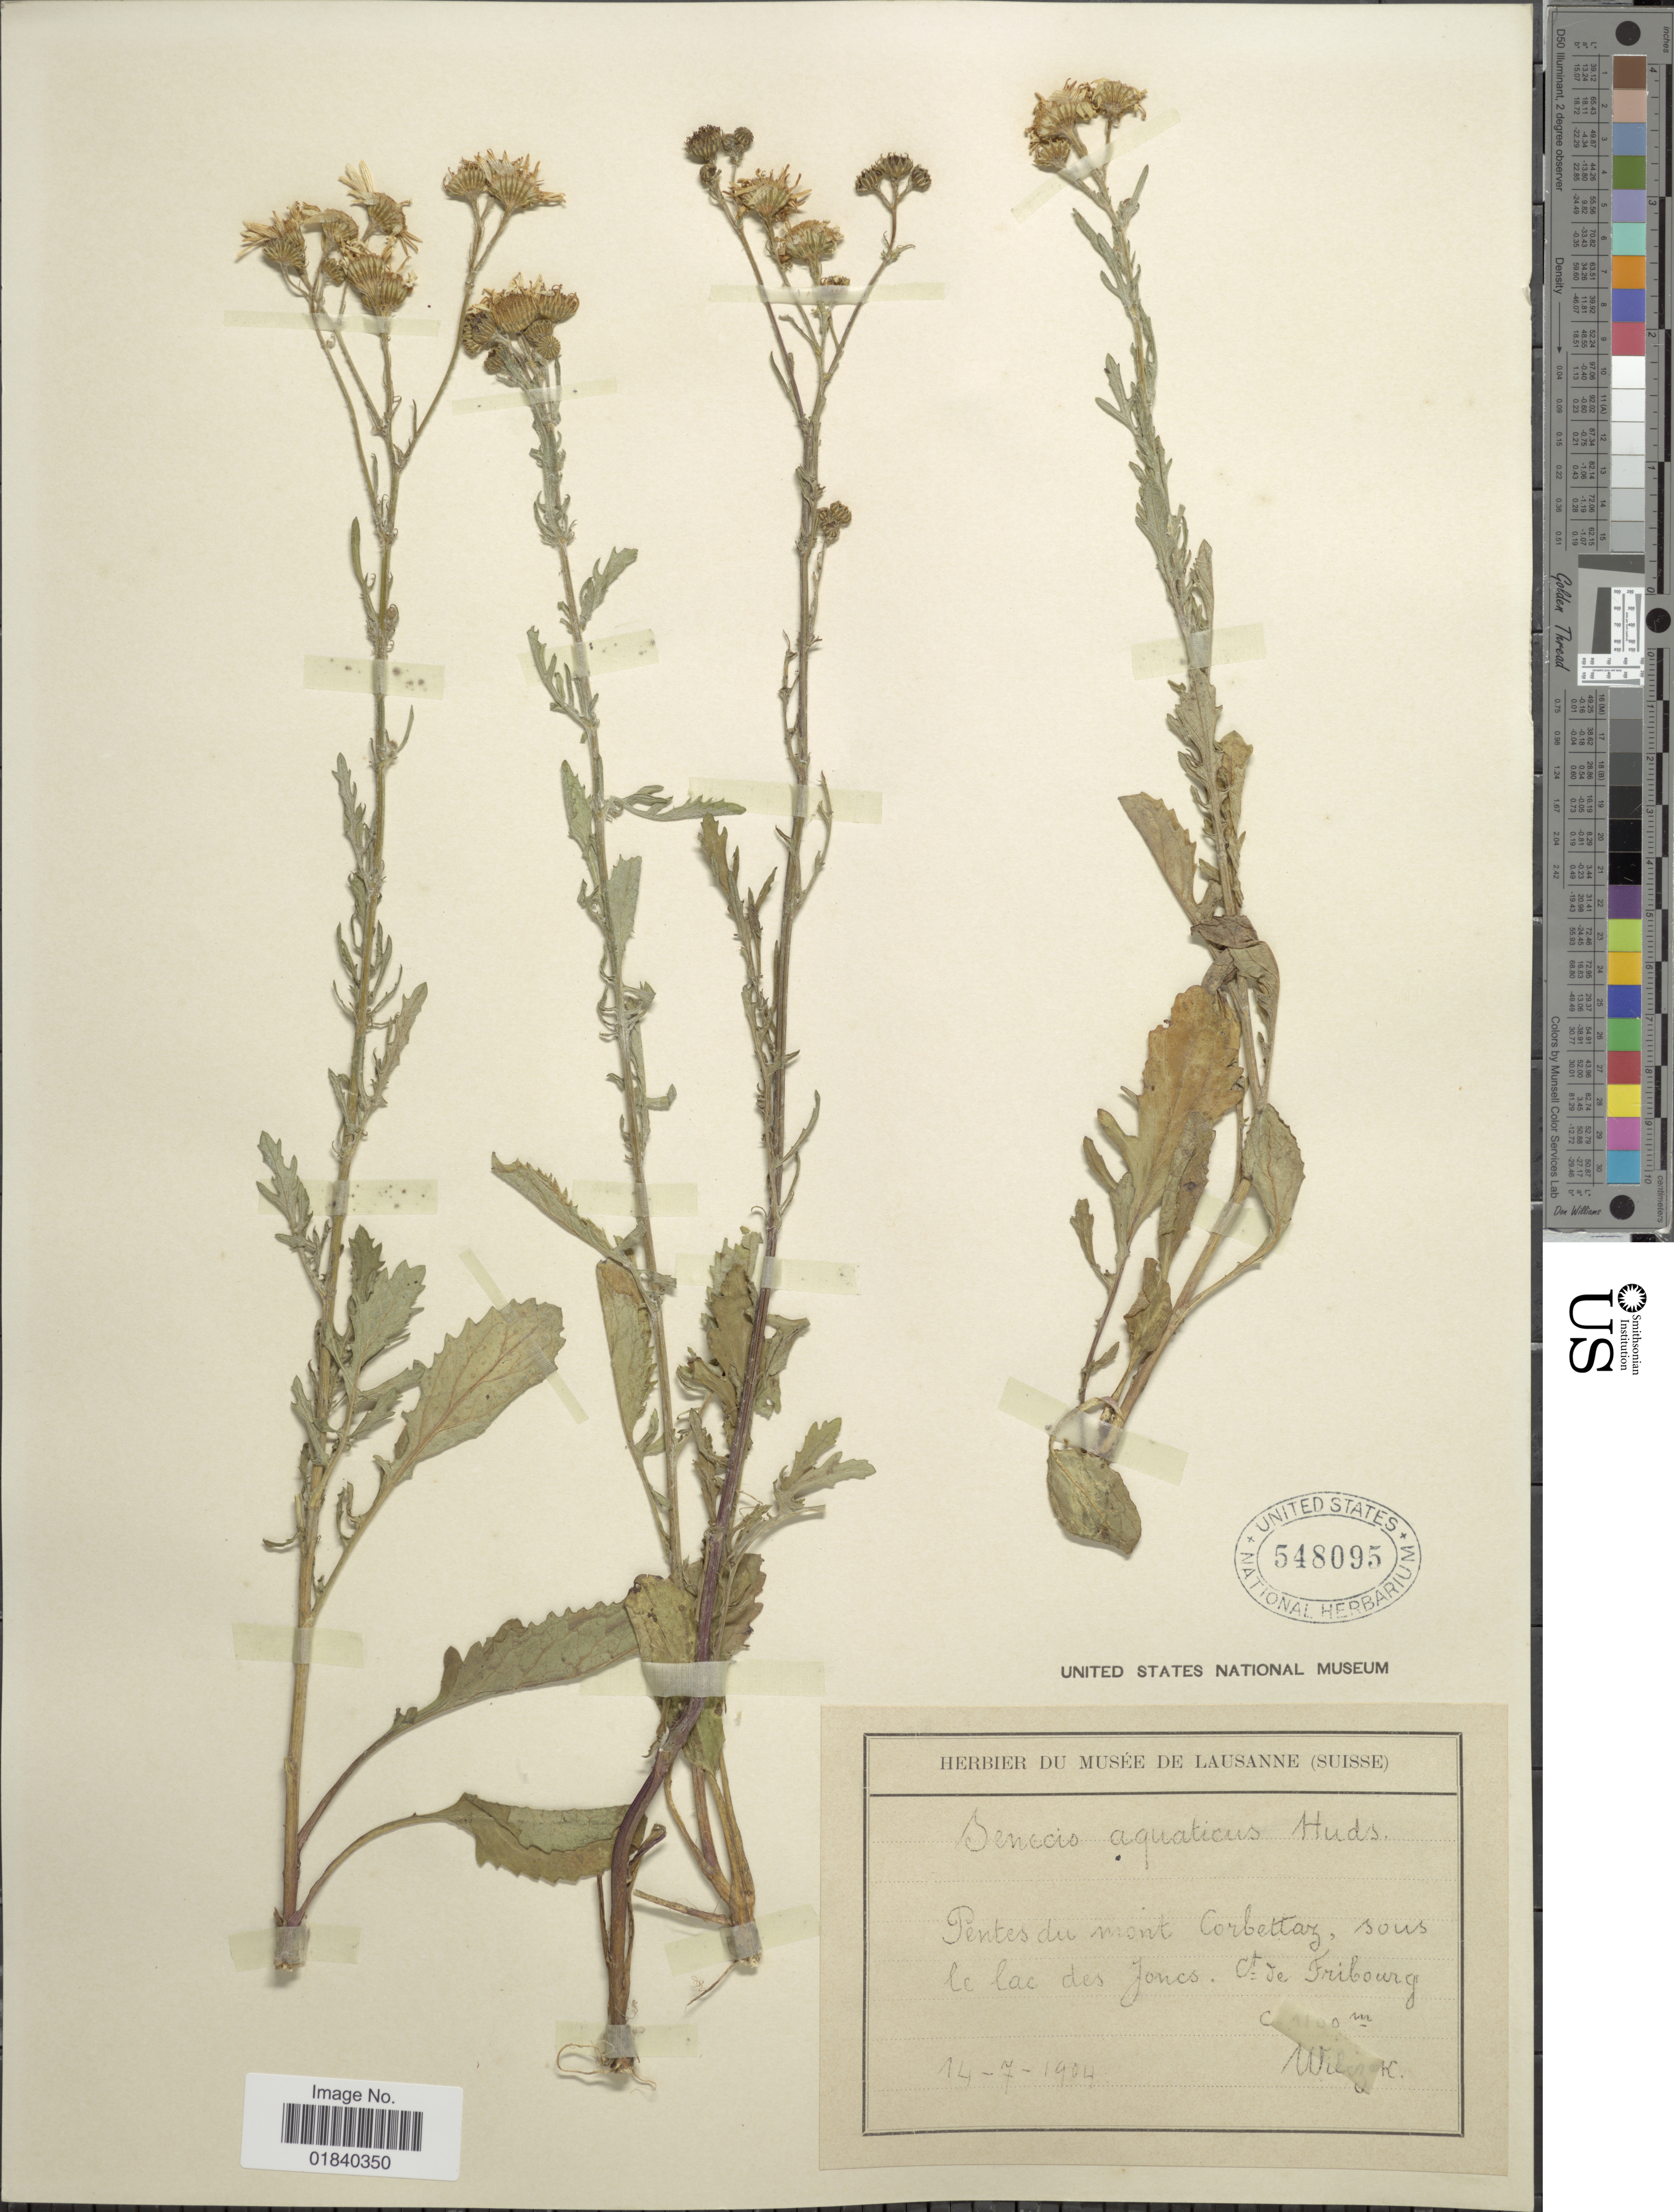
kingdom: Plantae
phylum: Tracheophyta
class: Magnoliopsida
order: Asterales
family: Asteraceae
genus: Senecio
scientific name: Senecio aquaticus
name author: Huds.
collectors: Wilczek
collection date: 1904-07-14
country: Switzerland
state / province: Fribourg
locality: Pentes du mont Corbettaz, sous le lac des Jones. ct. de Fribourg.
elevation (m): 1100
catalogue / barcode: US 548095